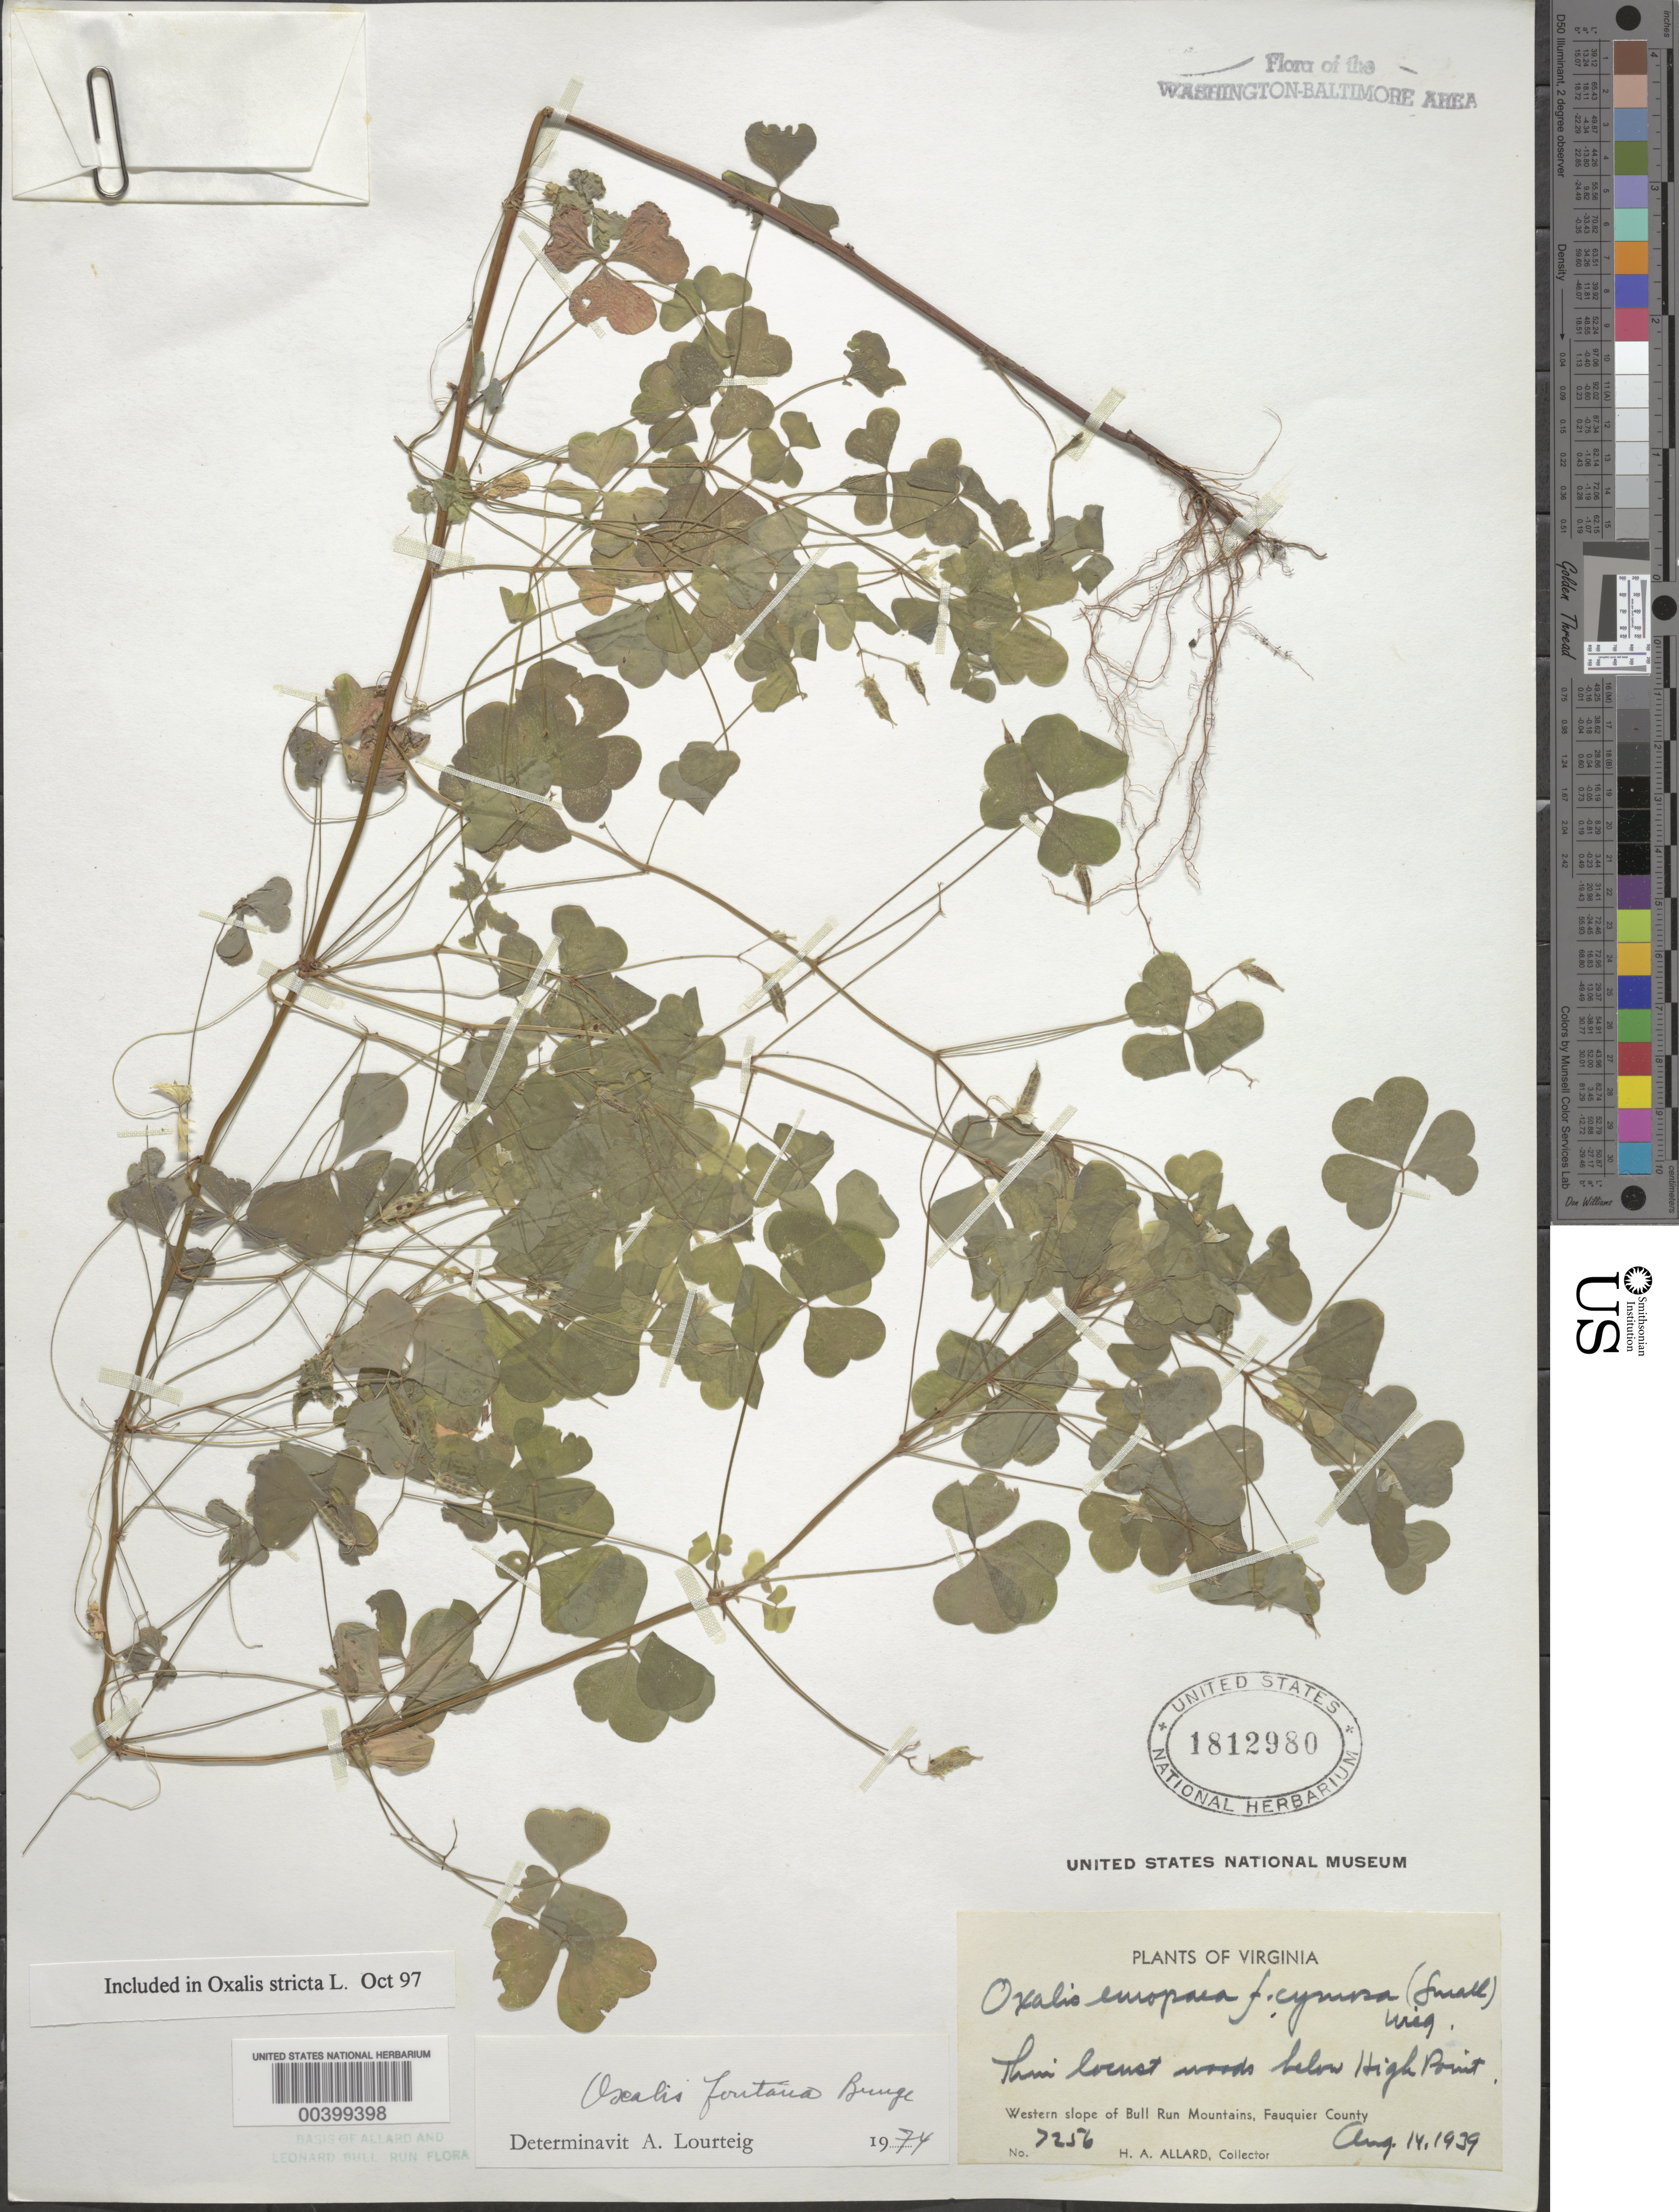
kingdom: Plantae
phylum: Tracheophyta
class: Magnoliopsida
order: Oxalidales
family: Oxalidaceae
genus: Oxalis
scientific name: Oxalis stricta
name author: L.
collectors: H. A. Allard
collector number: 7256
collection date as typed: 14 Aug 1939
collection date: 1939-08-14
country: United States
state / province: Virginia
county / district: Fauquier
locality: Below High Point Bull Run Mts.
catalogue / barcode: US 1812980